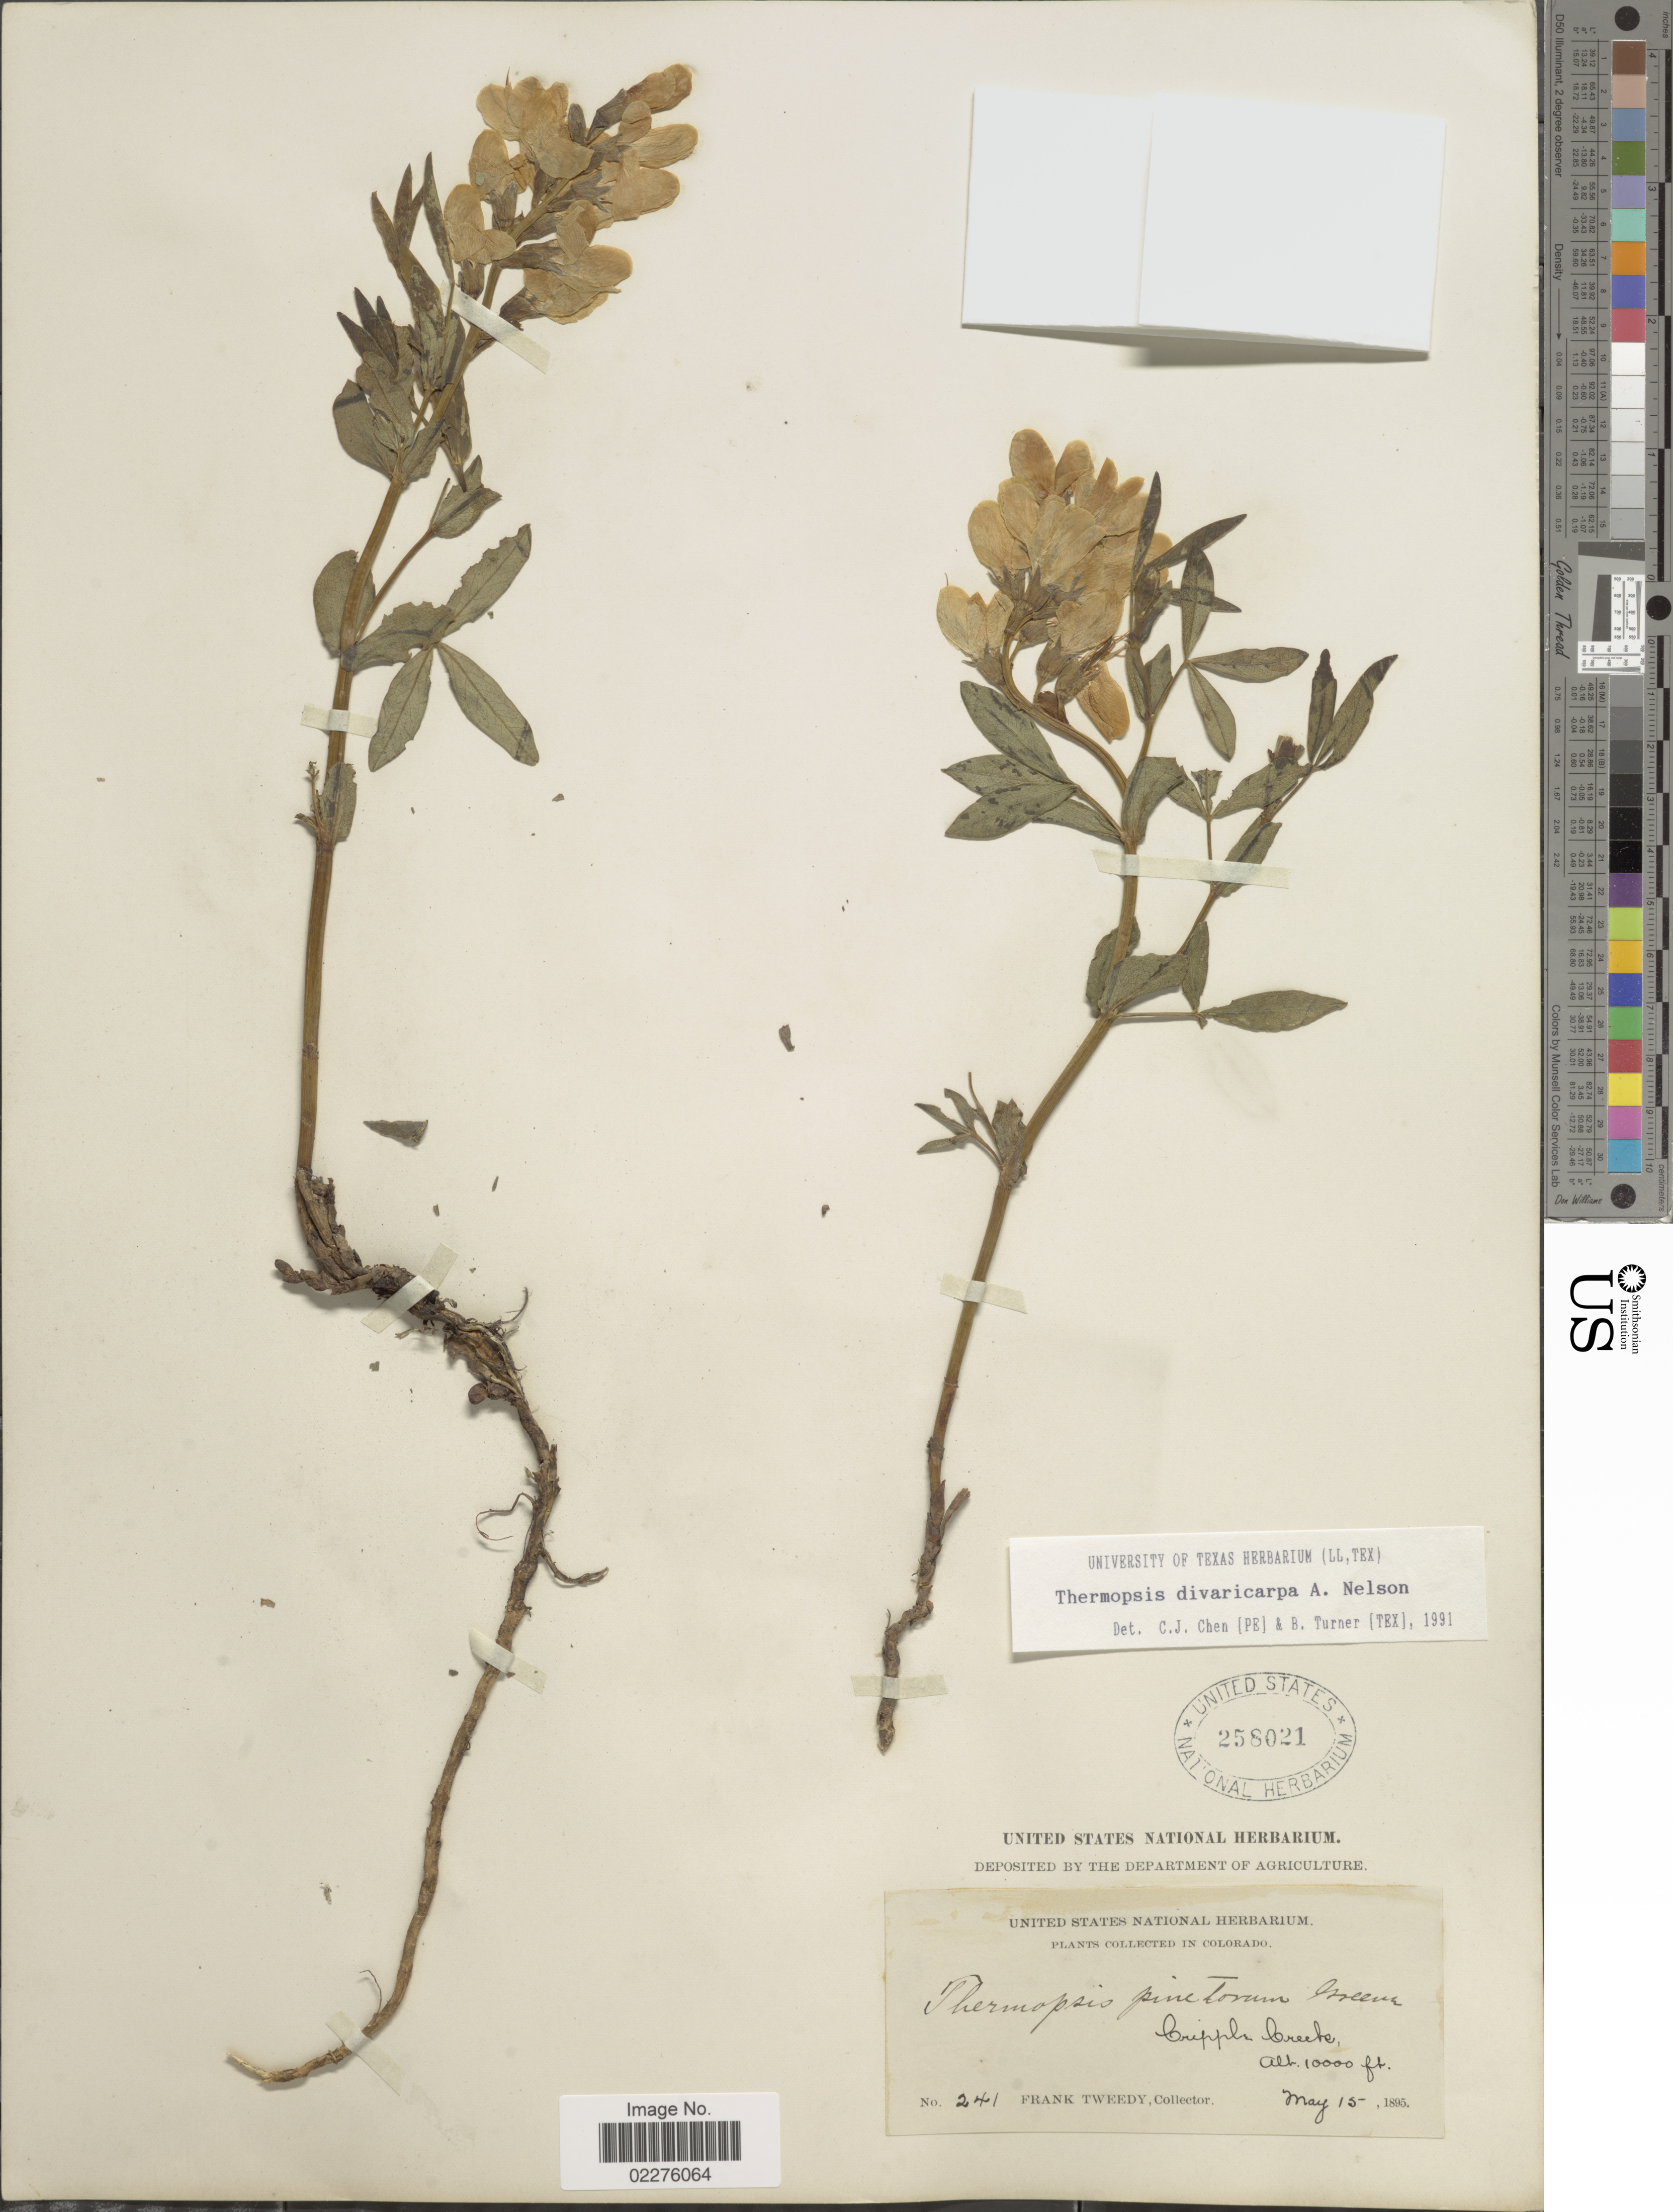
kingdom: Plantae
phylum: Tracheophyta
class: Magnoliopsida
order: Fabales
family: Fabaceae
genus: Thermopsis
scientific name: Thermopsis divaricarpa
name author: A. Nelson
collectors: F. Tweedy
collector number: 241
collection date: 1895-05-15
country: United States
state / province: Colorado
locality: Cripple Creeks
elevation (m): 3048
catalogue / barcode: US 258021